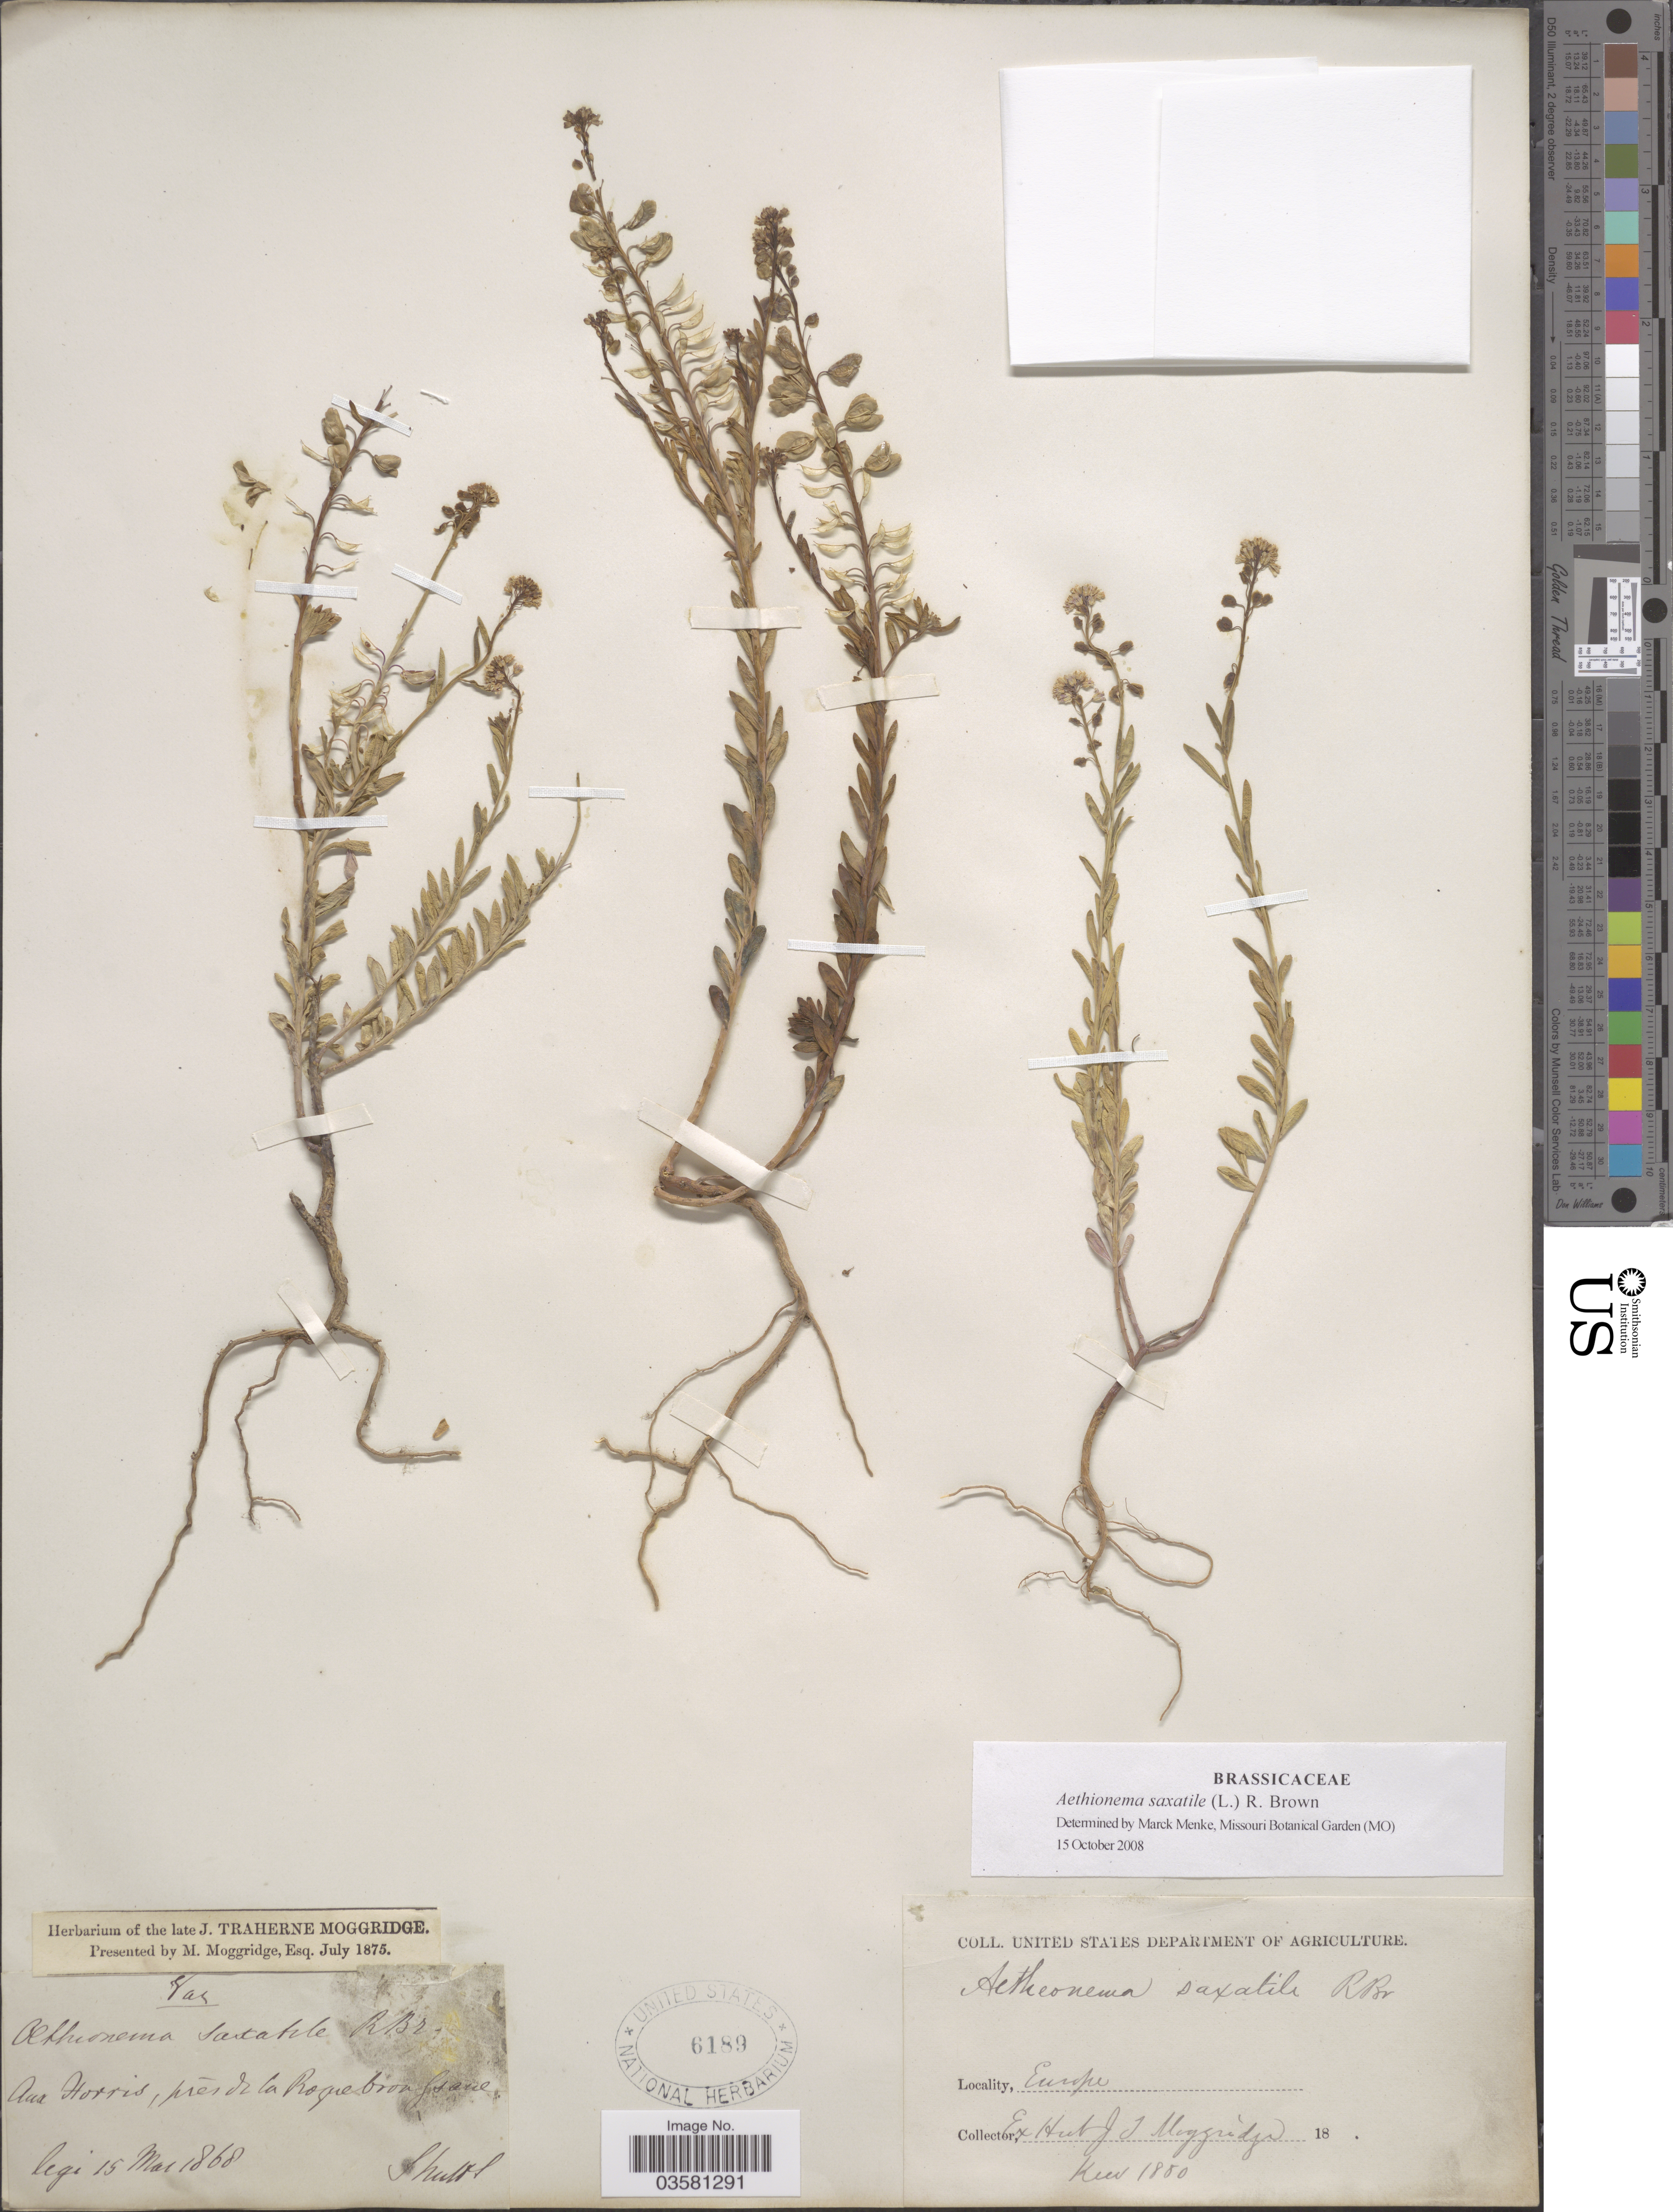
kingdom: Plantae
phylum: Tracheophyta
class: Magnoliopsida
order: Brassicales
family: Brassicaceae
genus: Aethionema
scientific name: Aethionema saxatile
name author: (L.) W.T. Aiton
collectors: Shuttl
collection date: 1868-05-15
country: France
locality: Aux Horris, près de la Roquebrun, Grane. [interpreted] Europe.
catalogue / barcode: US 6189